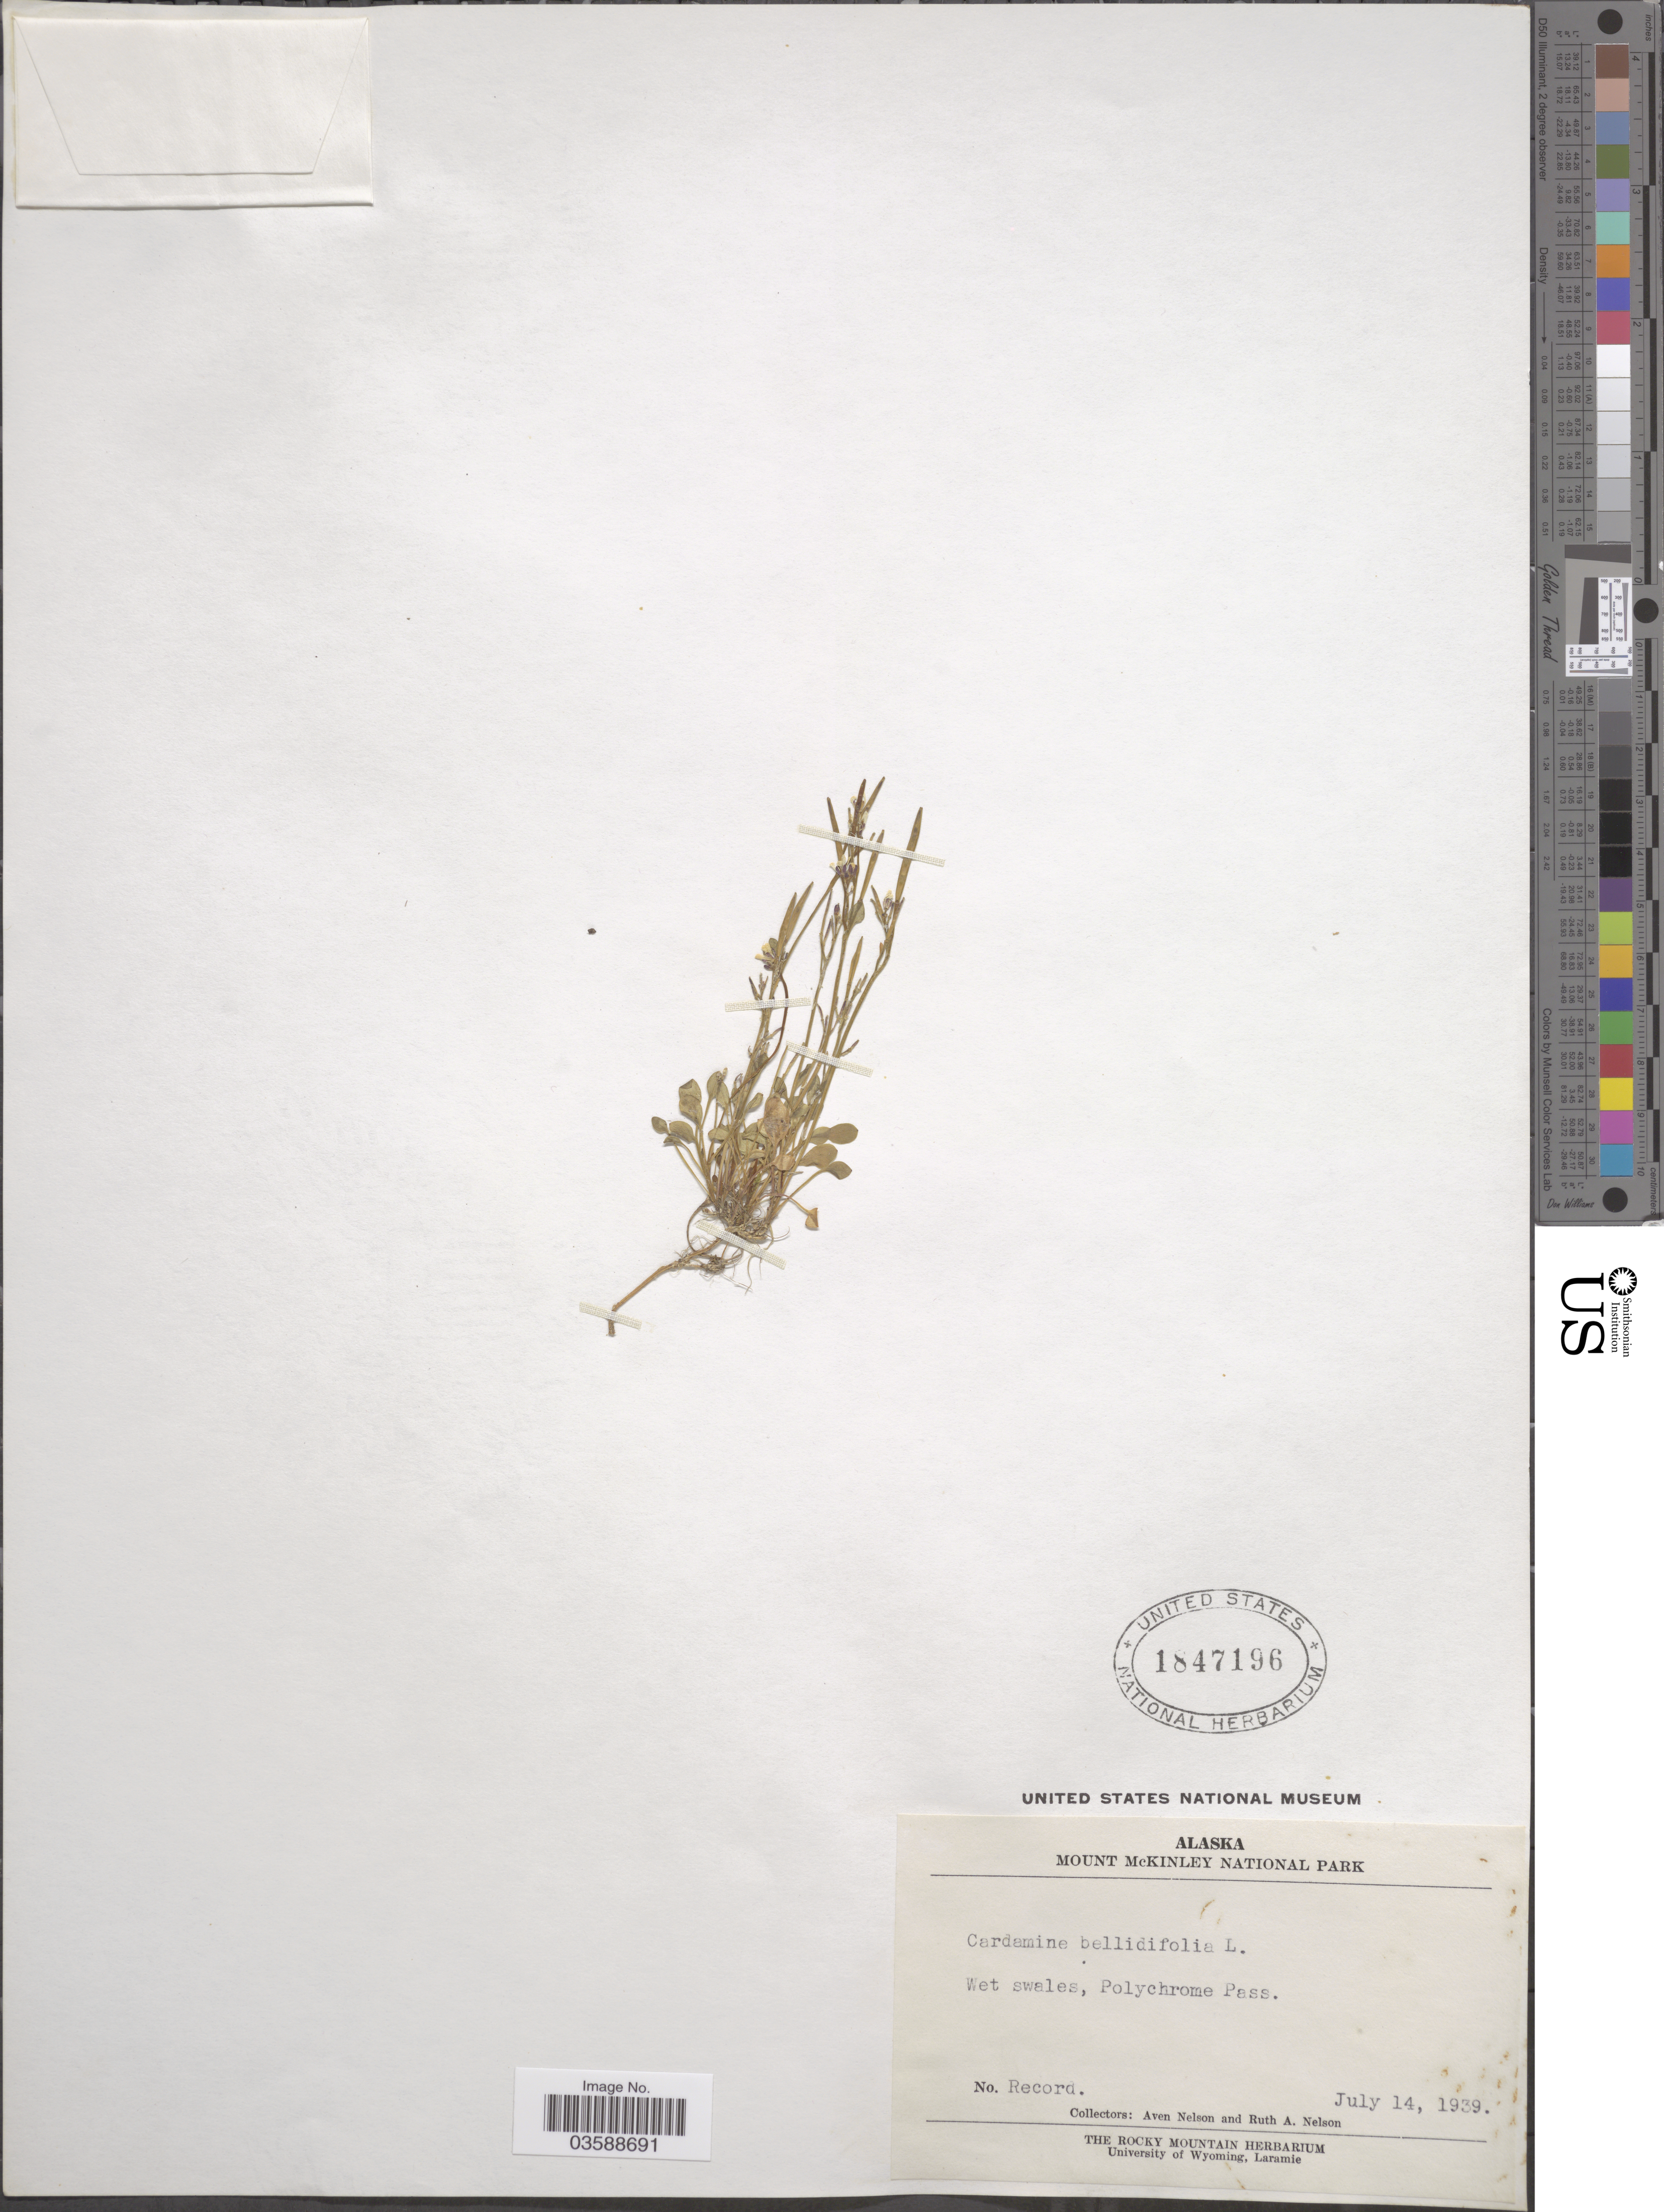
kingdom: Plantae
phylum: Tracheophyta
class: Magnoliopsida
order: Brassicales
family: Brassicaceae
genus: Cardamine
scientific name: Cardamine bellidifolia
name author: L.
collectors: A. Nelson & R. A. Nelson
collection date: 1939-07-14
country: United States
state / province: Alaska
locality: Mount McKinley National Park. Wet swales, Polychrome Pass.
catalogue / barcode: US 1847196